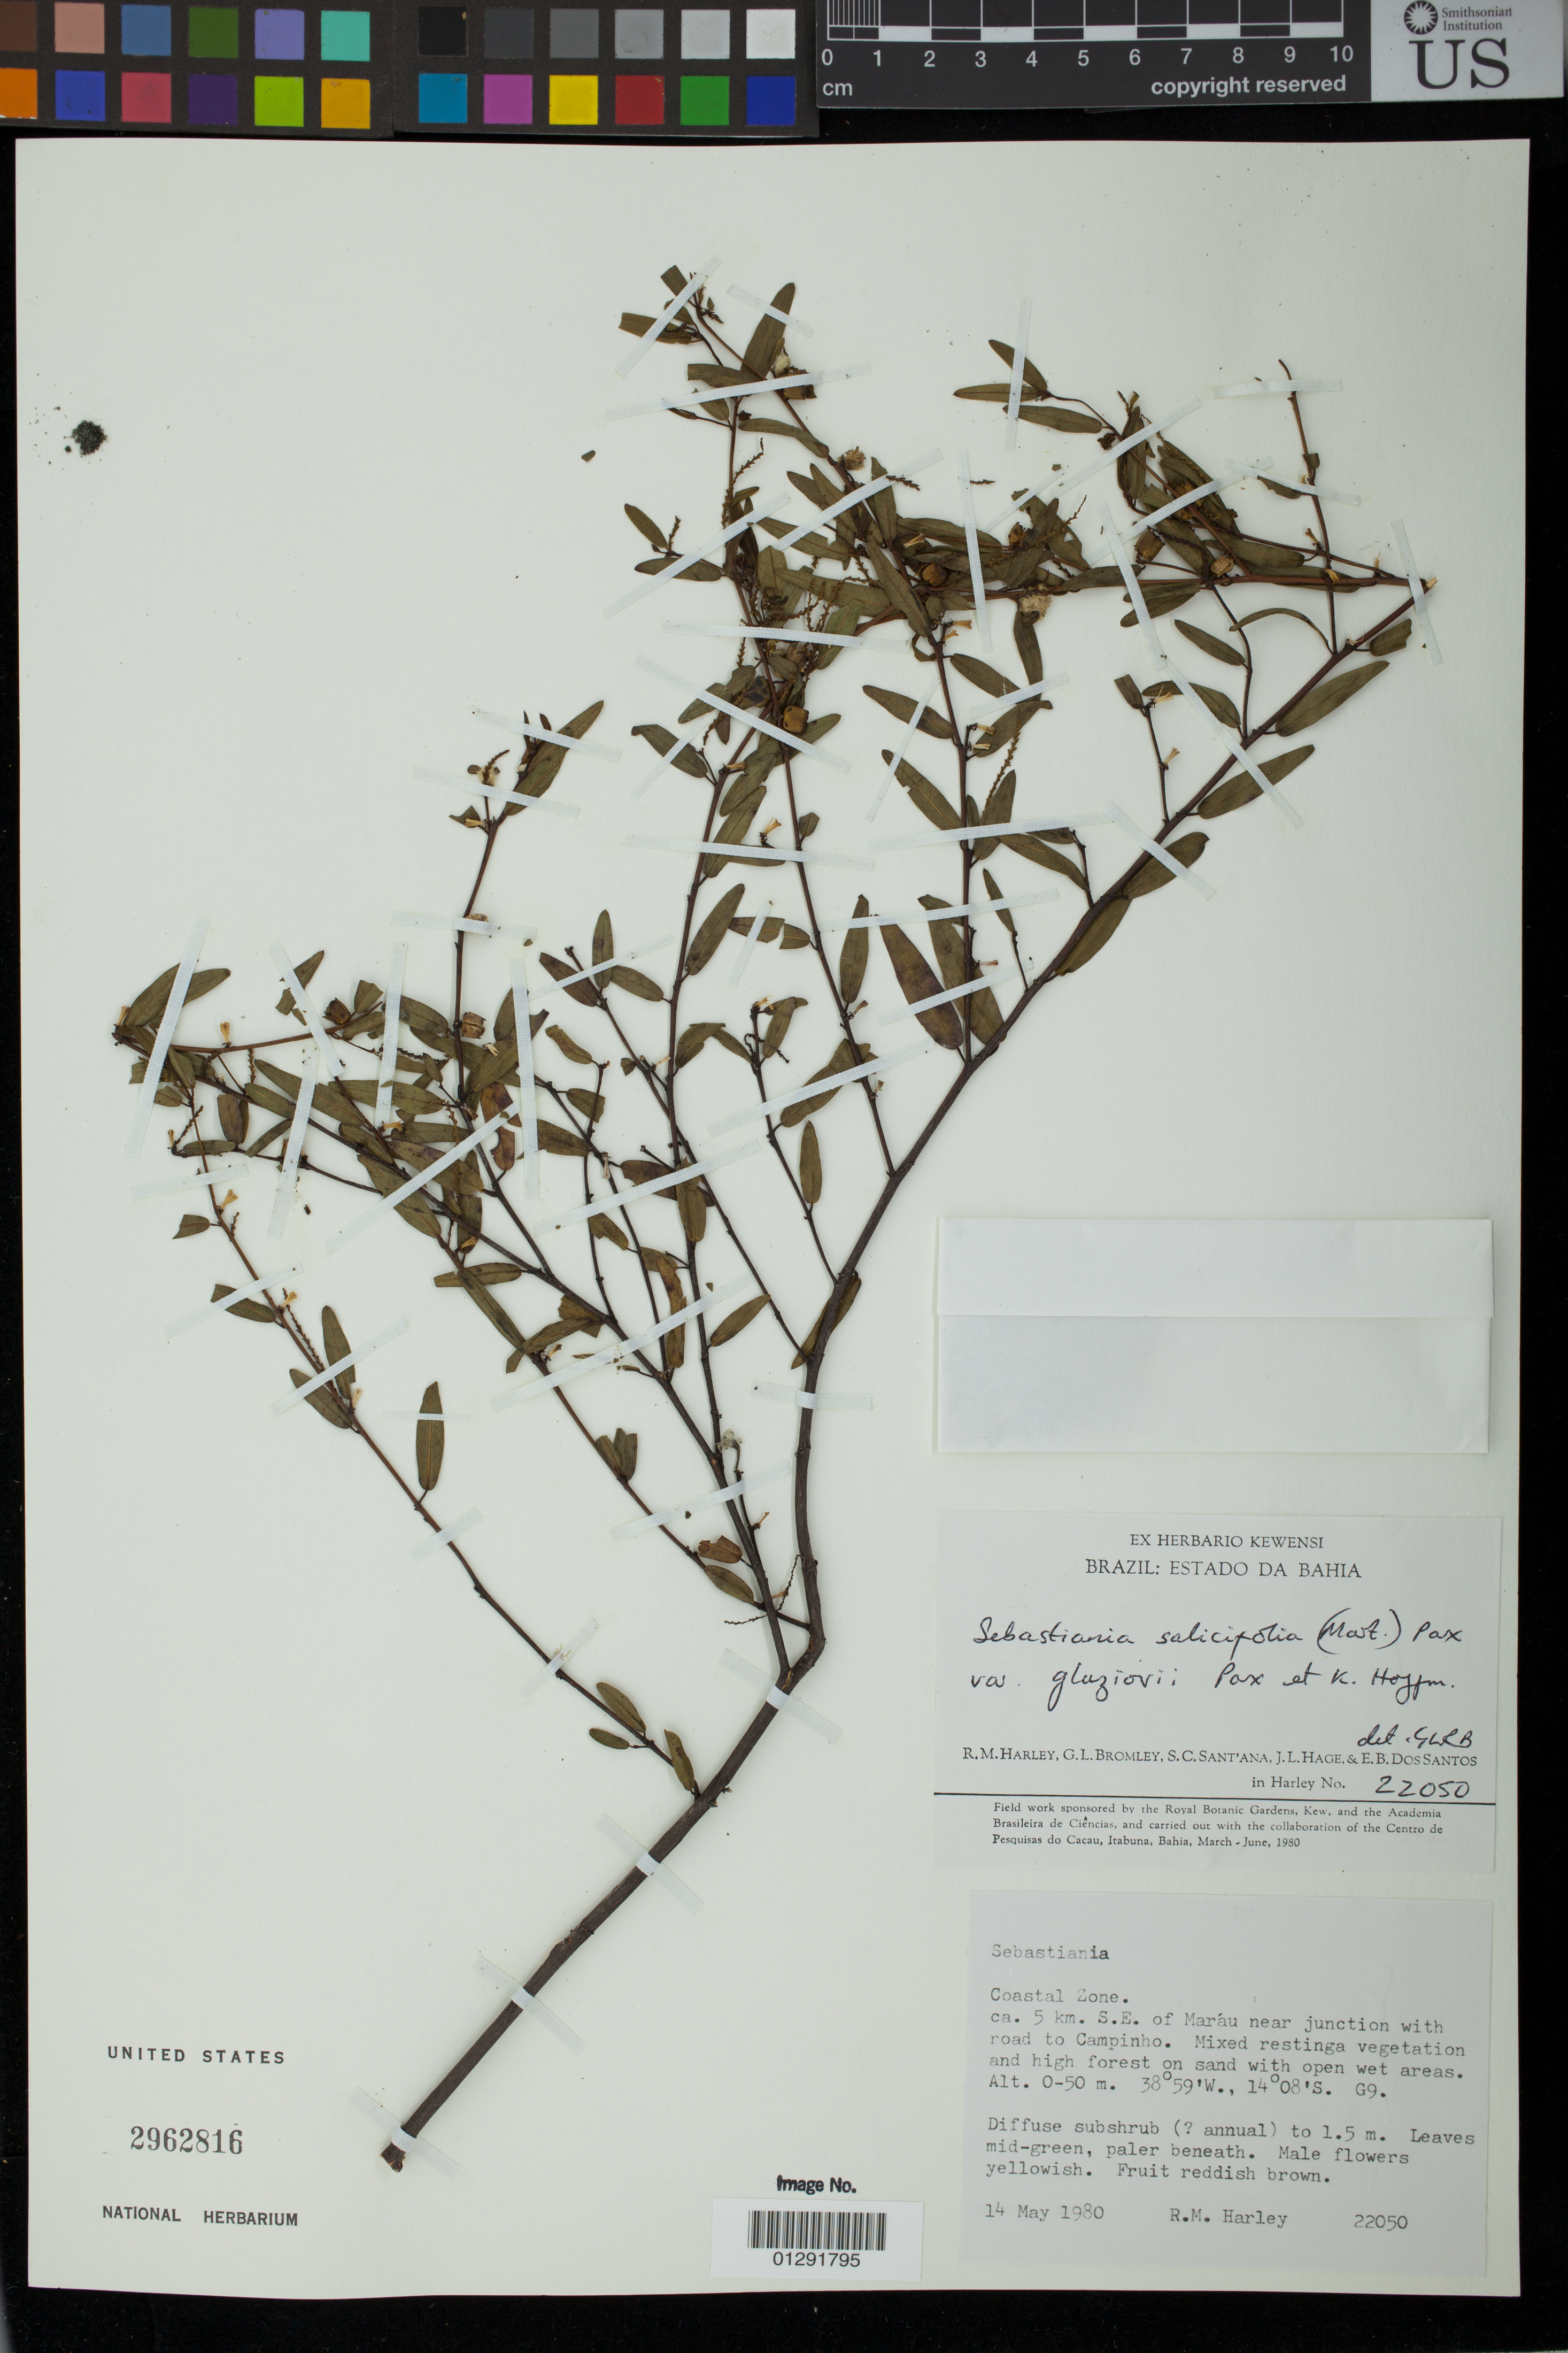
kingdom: Plantae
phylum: Tracheophyta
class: Magnoliopsida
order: Malpighiales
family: Euphorbiaceae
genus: Sebastiania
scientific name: Sebastiania salicifolia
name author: (Mart.) Pax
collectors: R. M. Harley, G. L. Bromley, S. C. Sant' Ana & J. Hage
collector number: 22050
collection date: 1980-05-14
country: Brazil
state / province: Bahia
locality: Sebastiana. Coastal Zone. ca. 5 km. S.E. of Marau near junction with road to Campinho.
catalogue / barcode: US 2962816